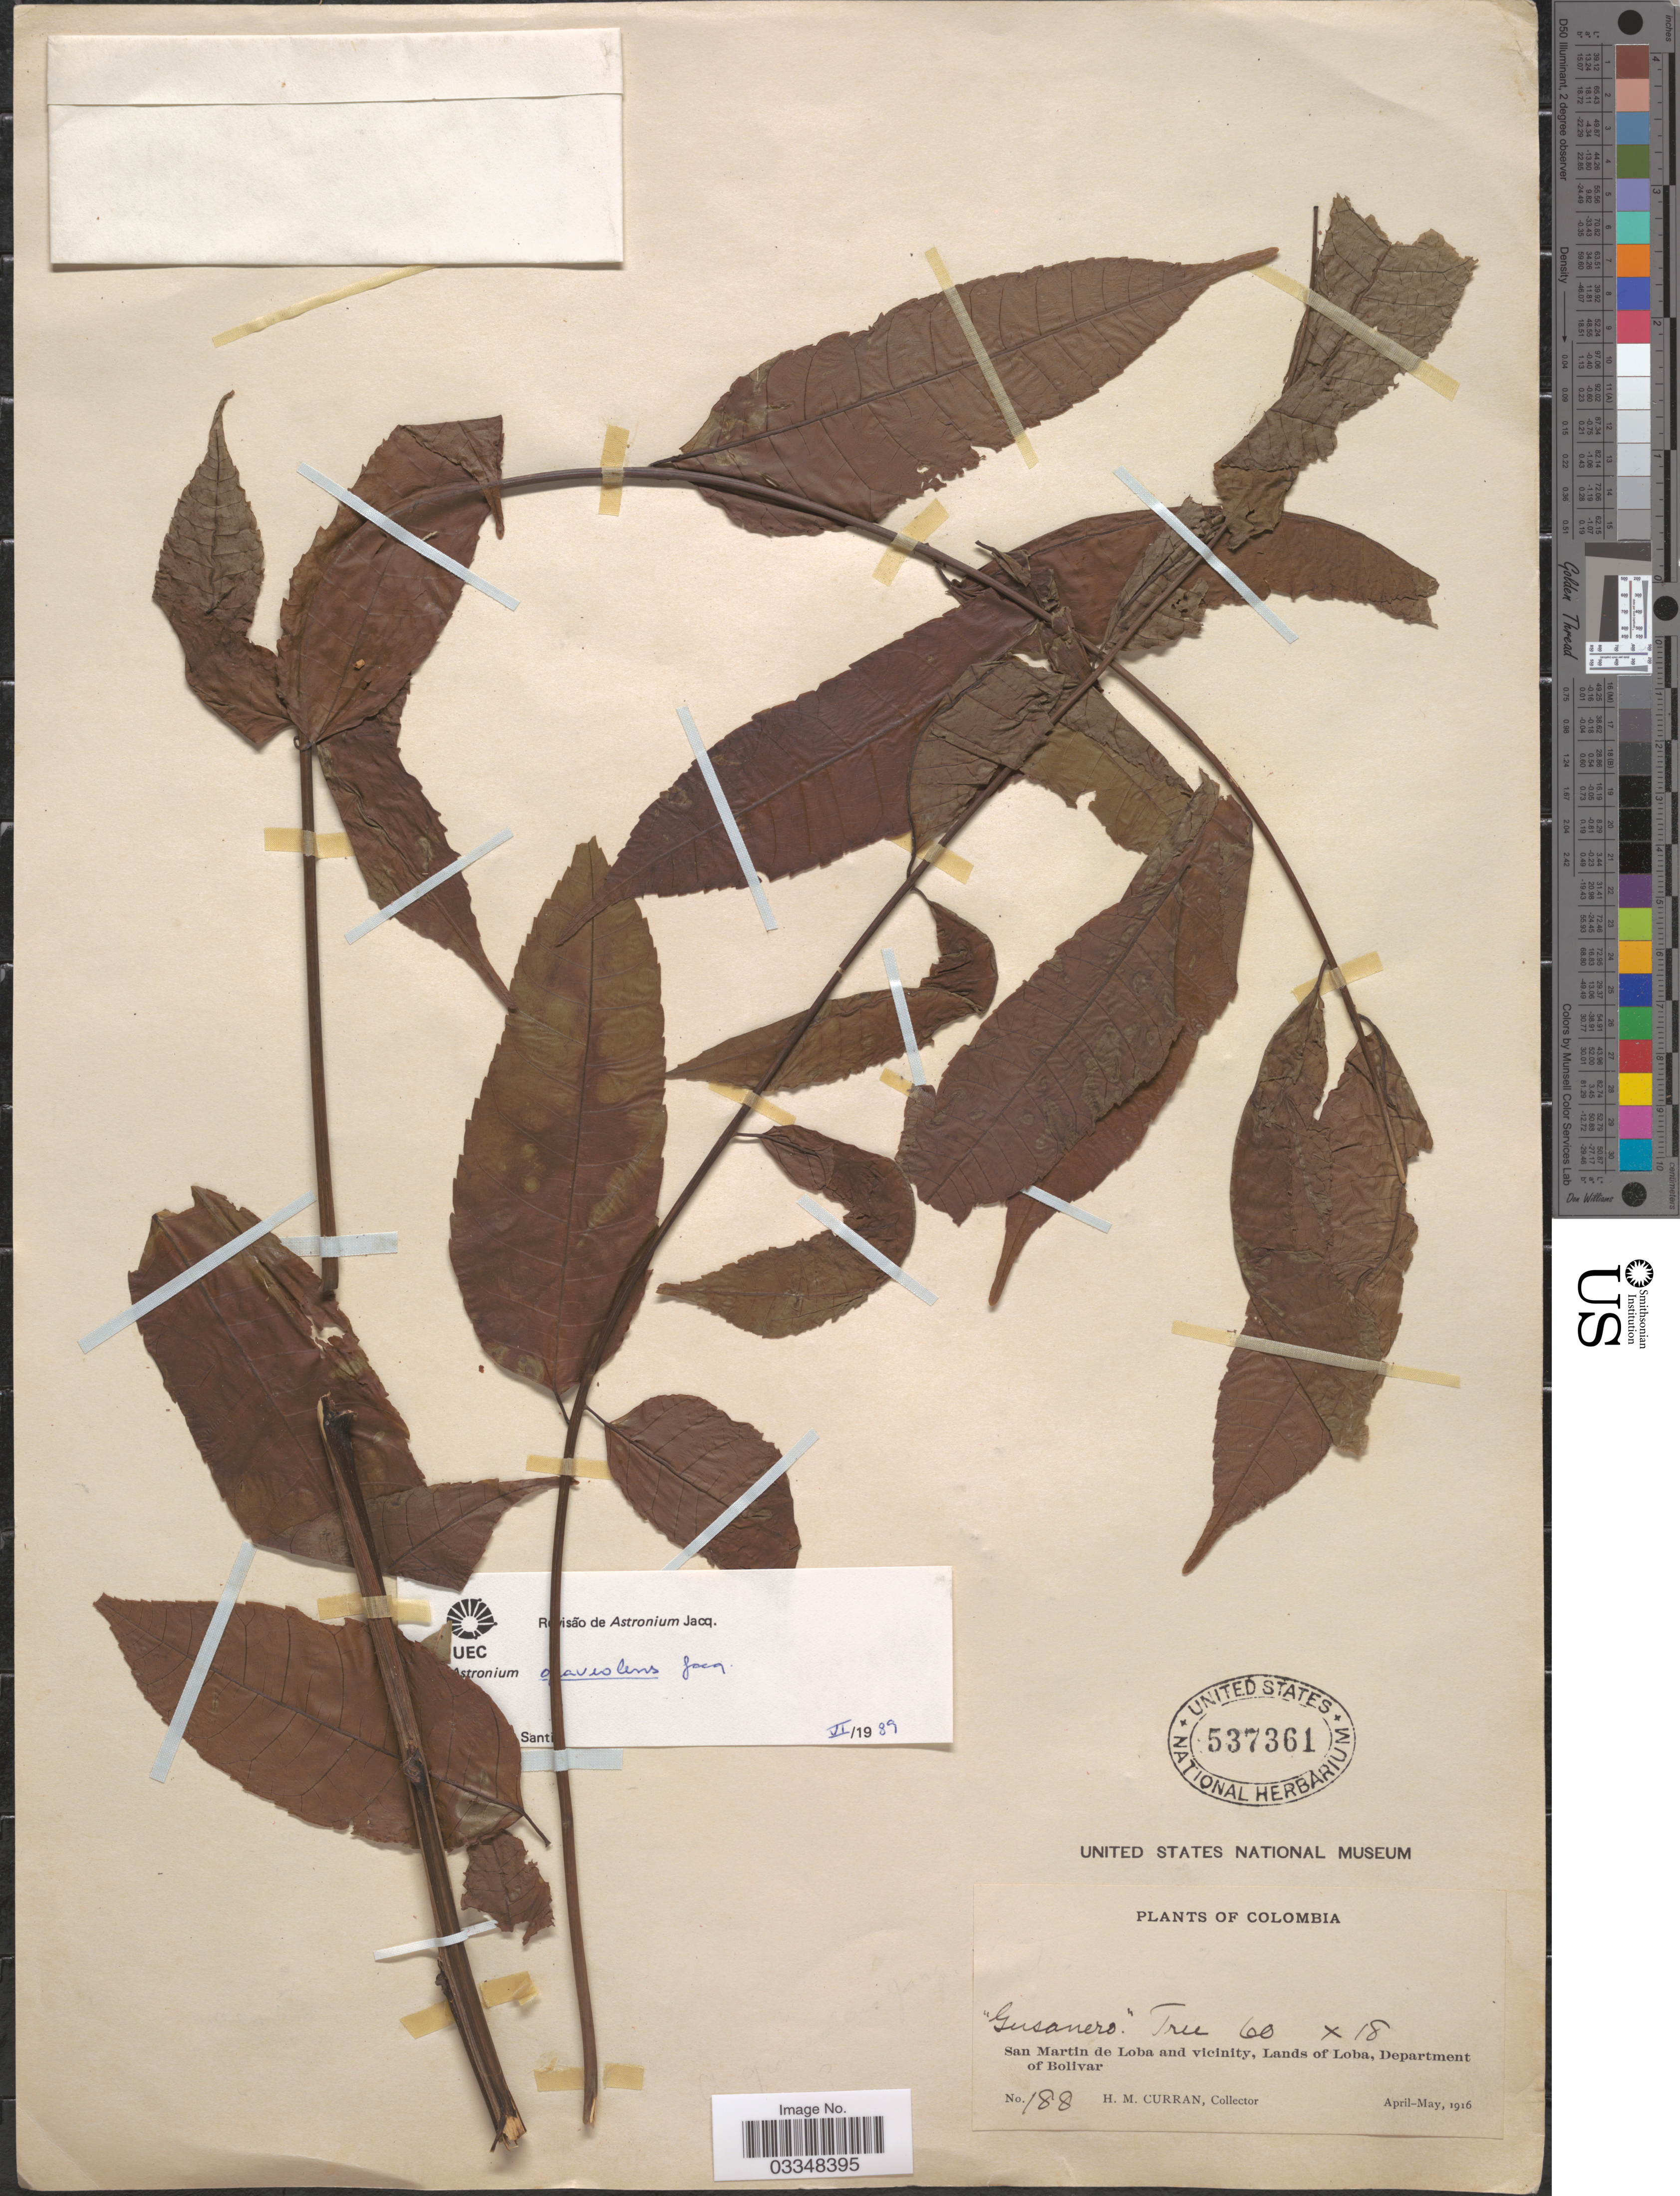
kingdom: Plantae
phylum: Tracheophyta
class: Magnoliopsida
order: Sapindales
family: Anacardiaceae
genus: Astronium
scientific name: Astronium graveolens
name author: Jacq.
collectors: H. M. Curran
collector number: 188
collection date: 1916-04/1916-05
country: Colombia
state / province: Bolívar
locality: San Martin de Loba and vicinity, Lands of Loba, Department of Bolivar.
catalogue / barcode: US 537361